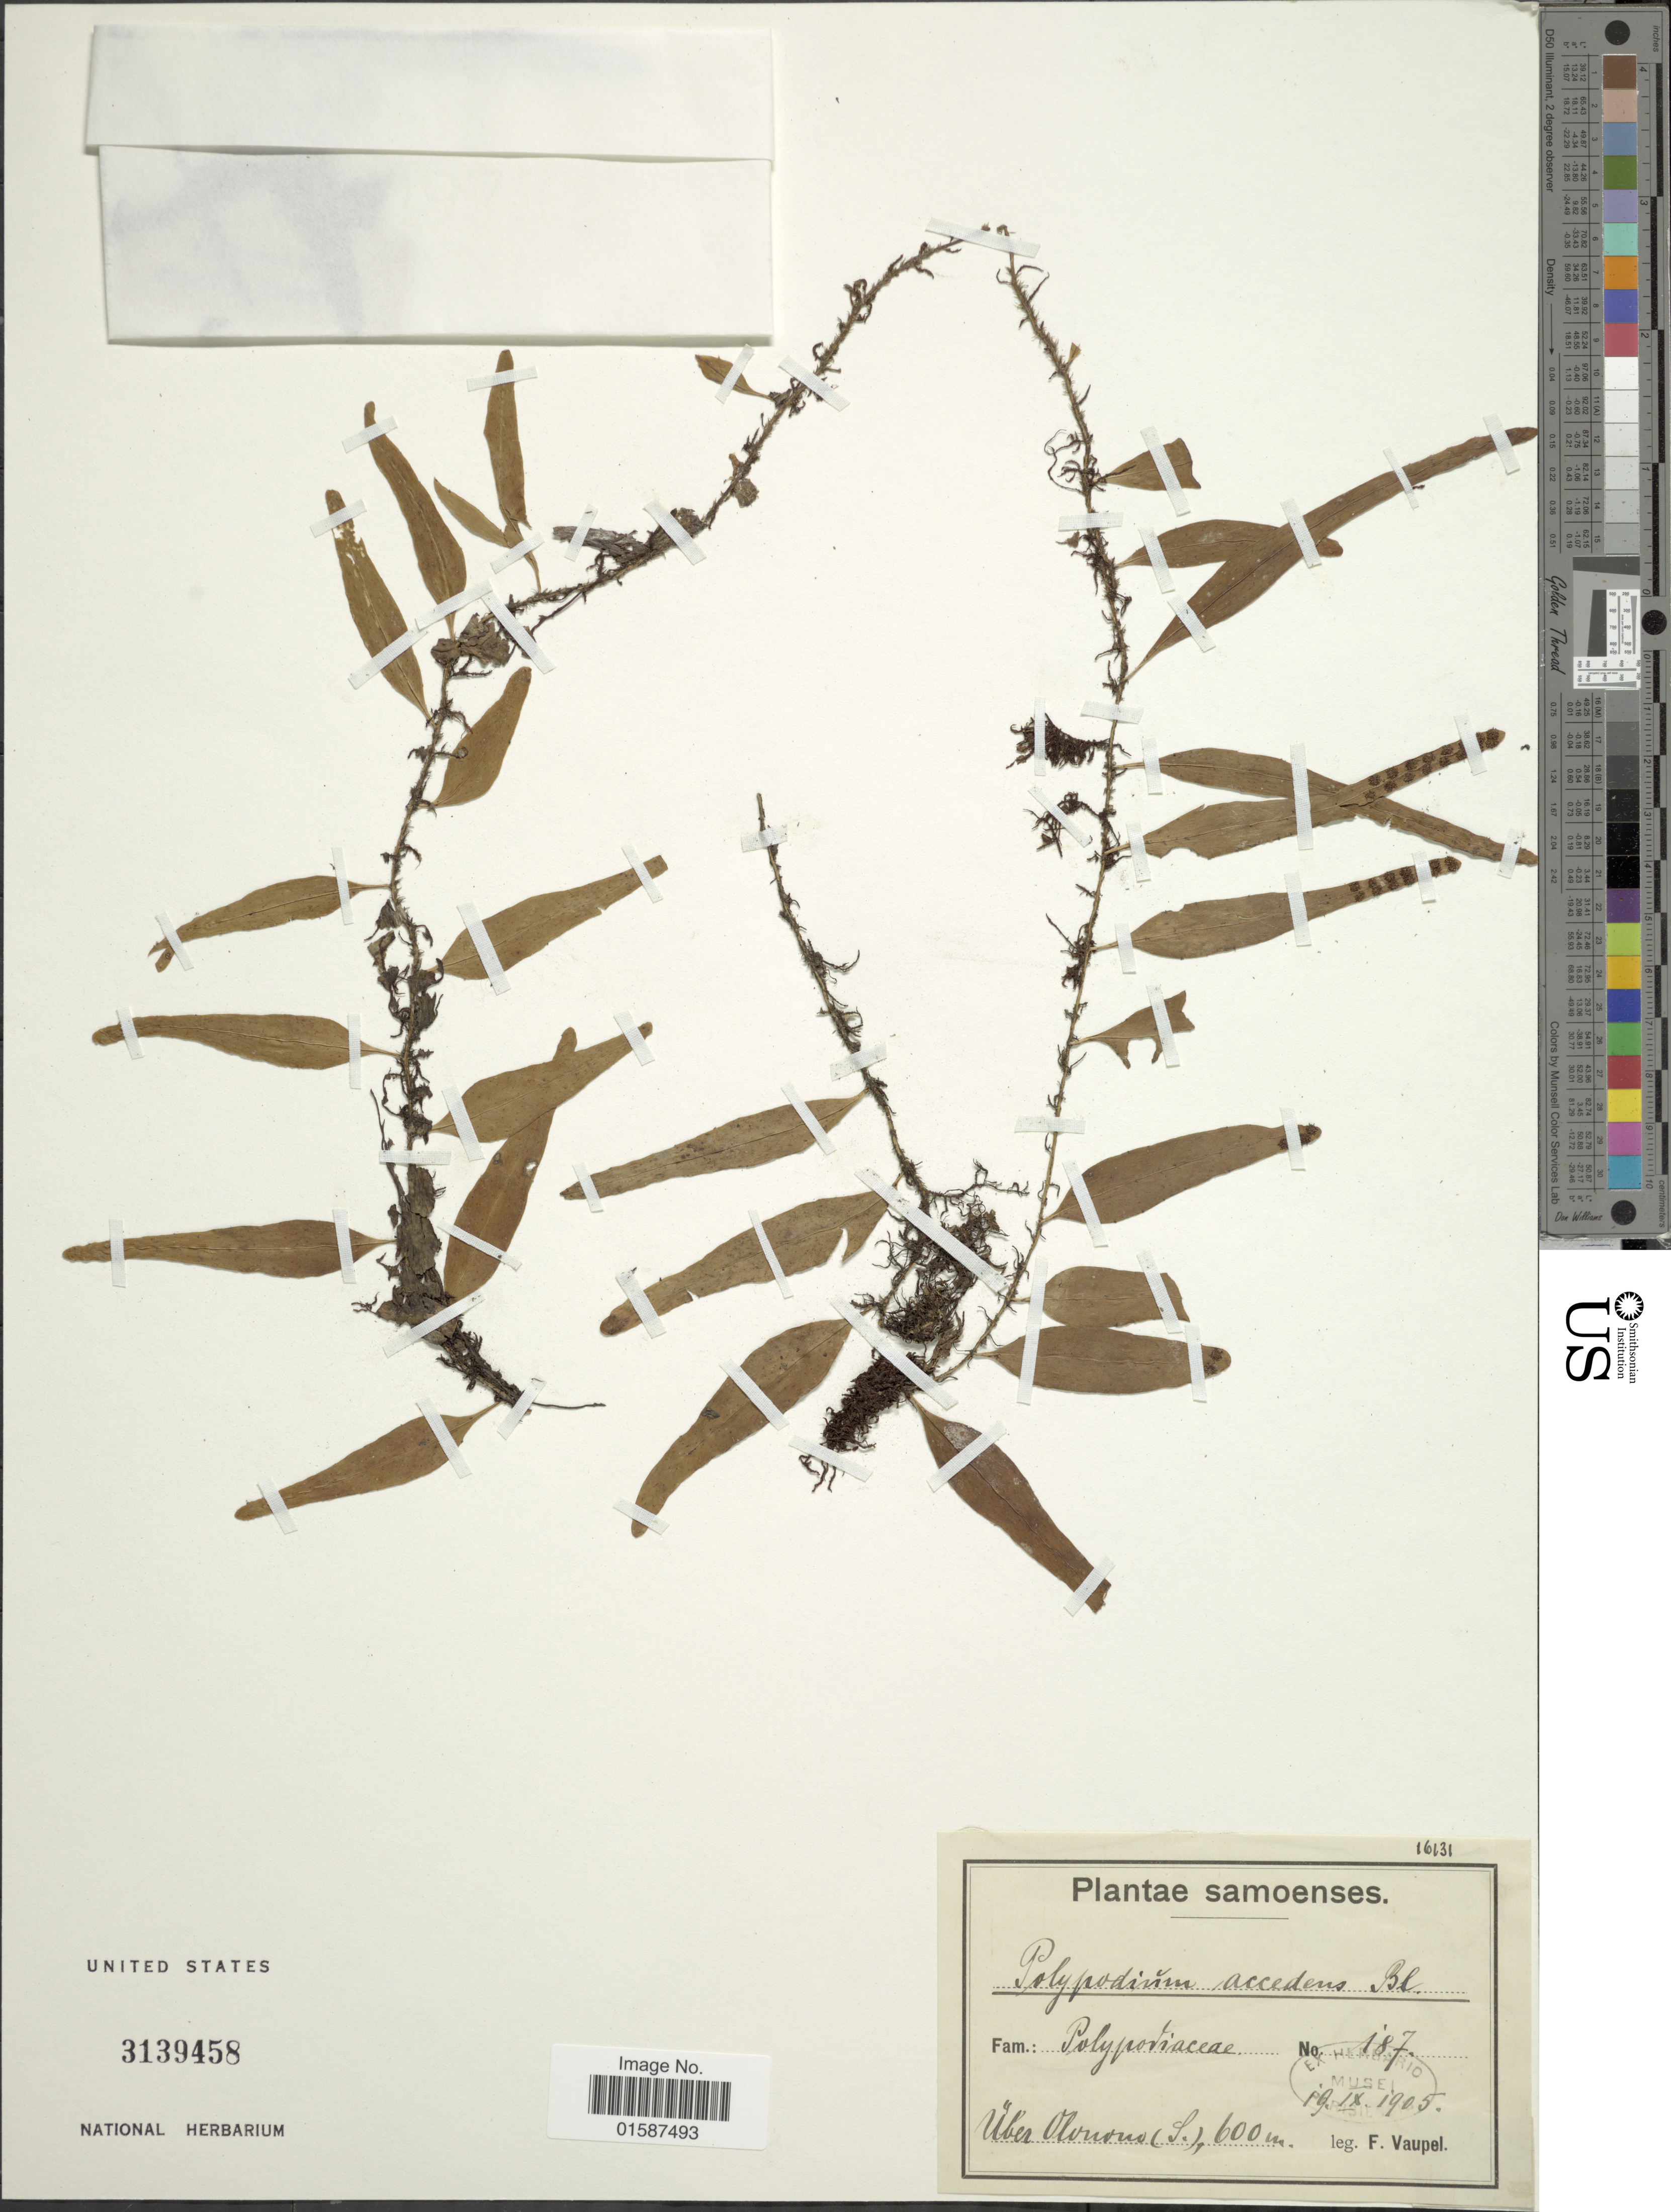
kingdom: Plantae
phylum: Tracheophyta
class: Polypodiopsida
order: Polypodiales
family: Polypodiaceae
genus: Lemmaphyllum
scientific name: Lemmaphyllum accedens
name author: (Blume) Donk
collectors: F. Vaupel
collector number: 187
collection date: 1905-09-19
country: Samoa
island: Upolu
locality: Samoenses, Uber Olonono [interpreted]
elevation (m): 600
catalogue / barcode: US 3139458